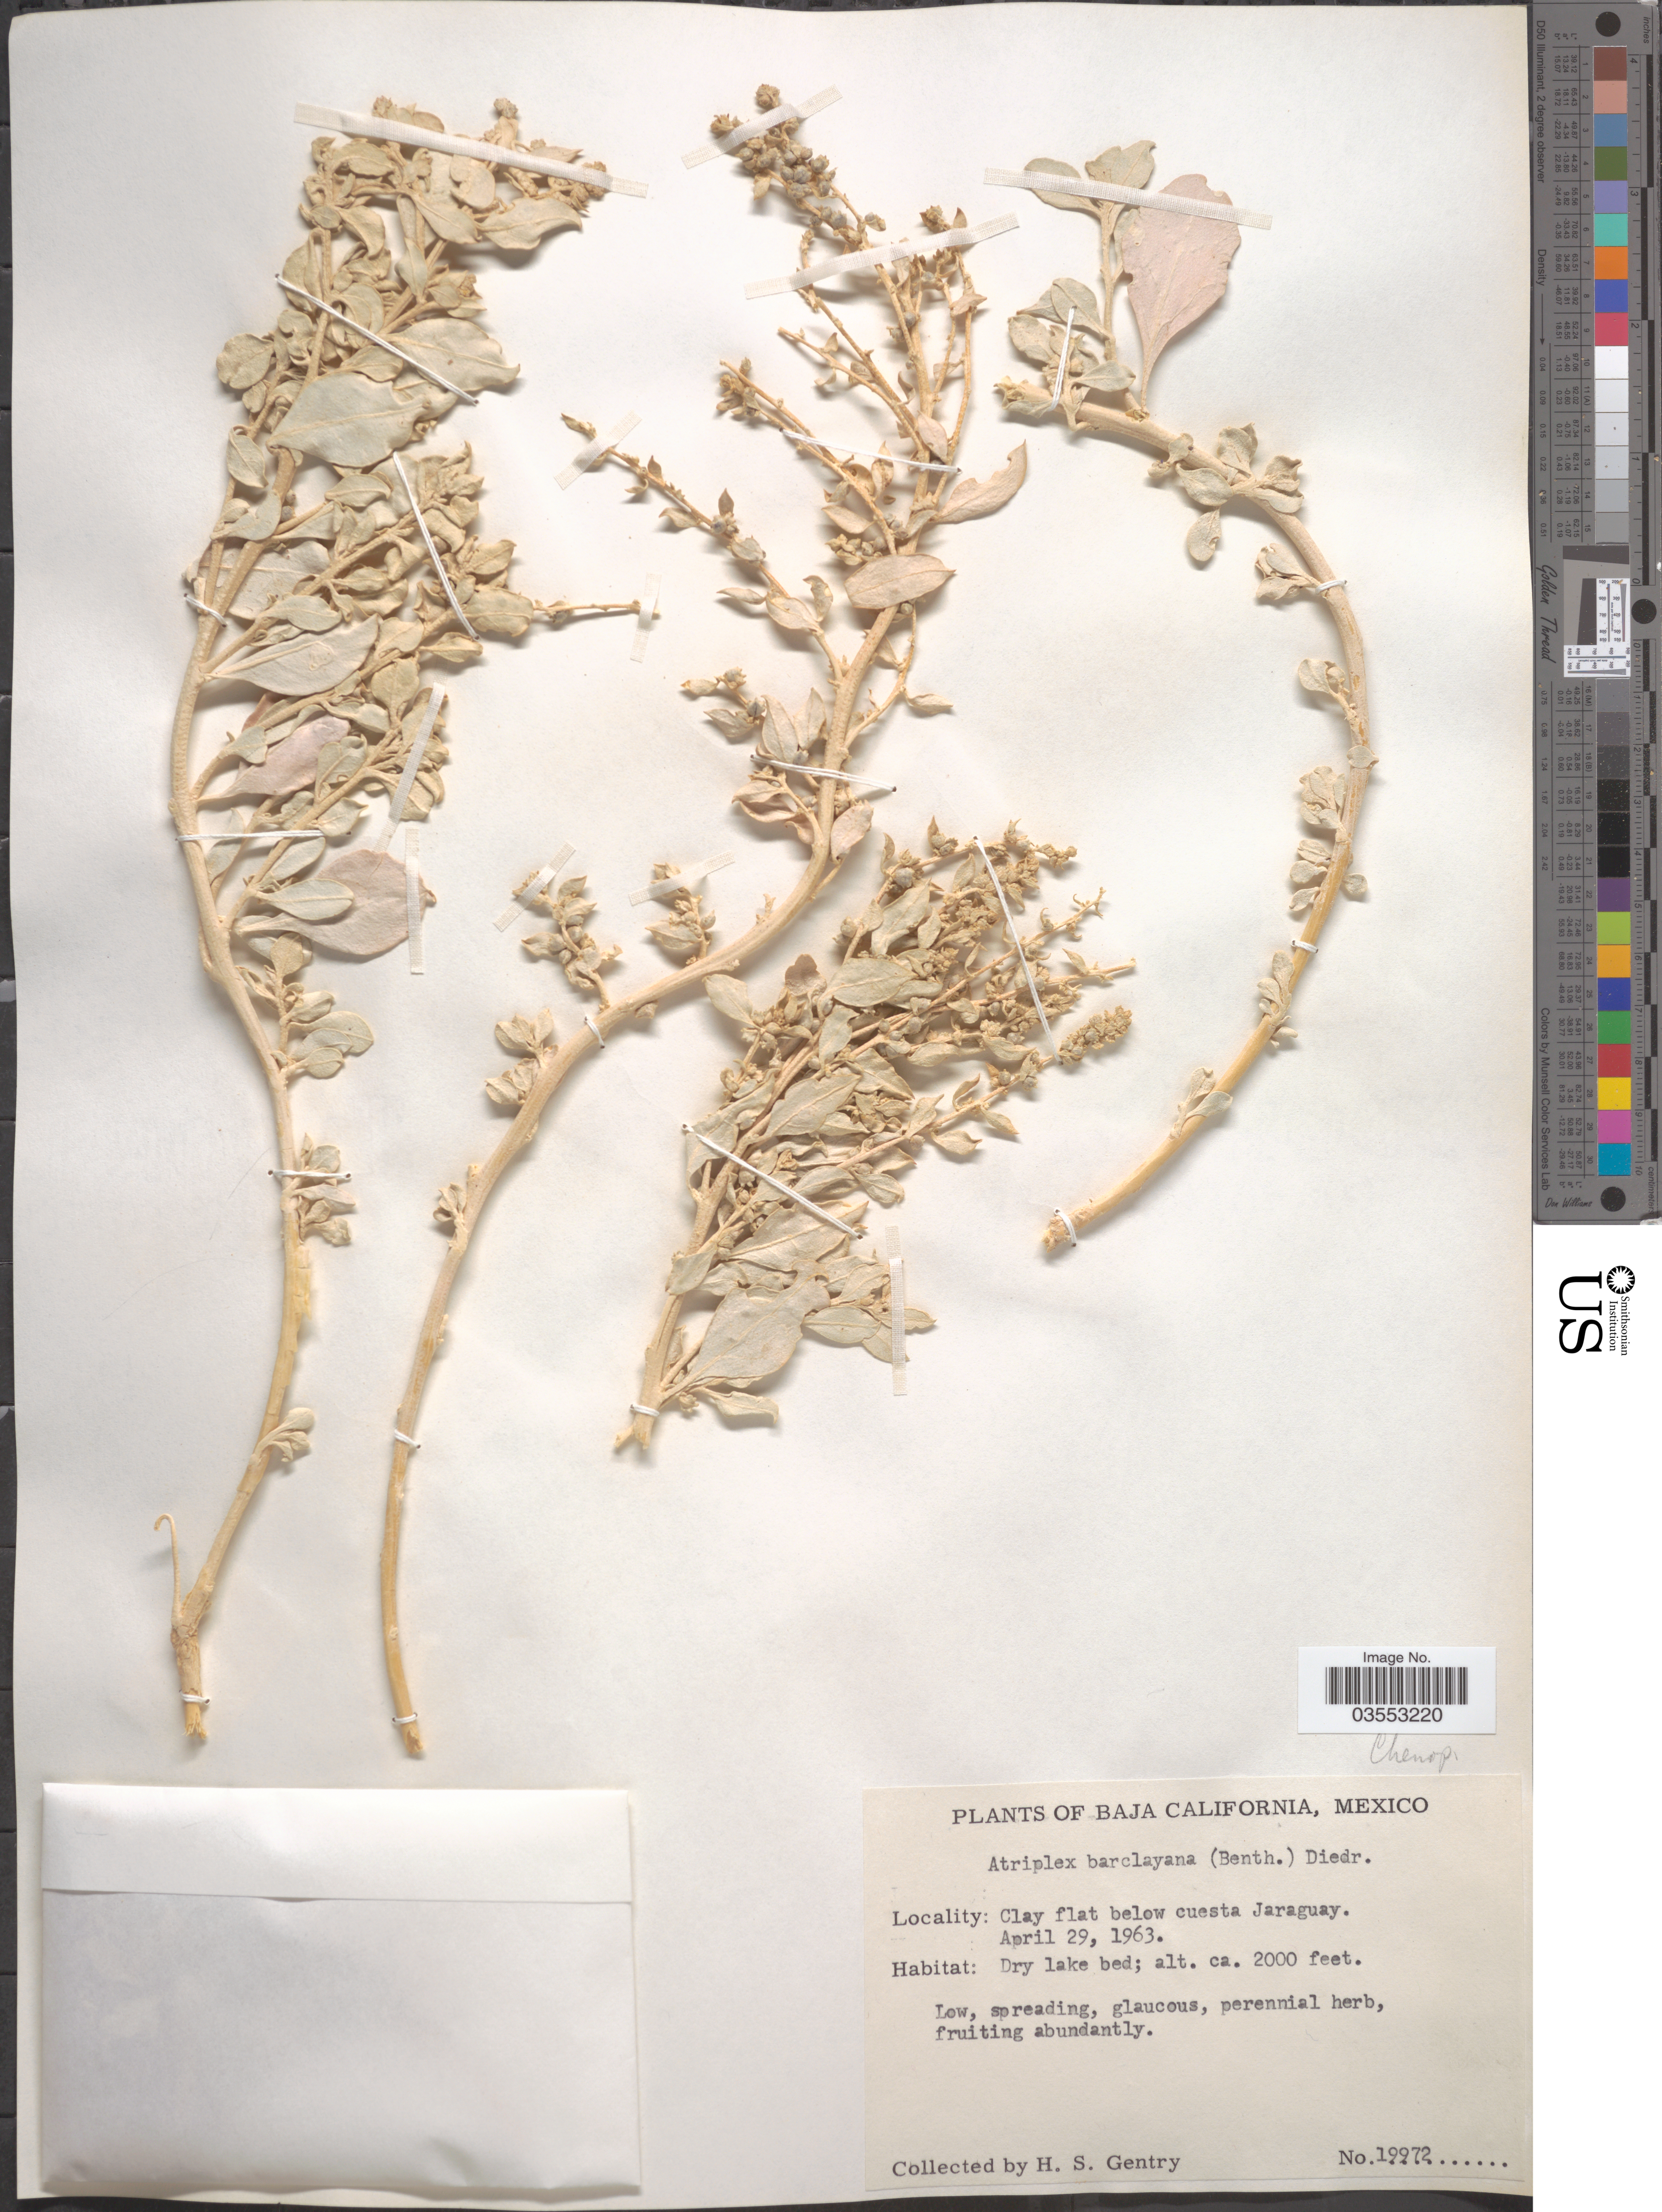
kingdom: Plantae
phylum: Tracheophyta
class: Magnoliopsida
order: Caryophyllales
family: Amaranthaceae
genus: Atriplex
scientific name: Atriplex barclayana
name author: (Benth.) D. Dietr.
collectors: H. S. Gentry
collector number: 19972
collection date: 1963-04-29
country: Mexico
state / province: Baja California Norte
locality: Clay flat below cuesta Jaraguay.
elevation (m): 610